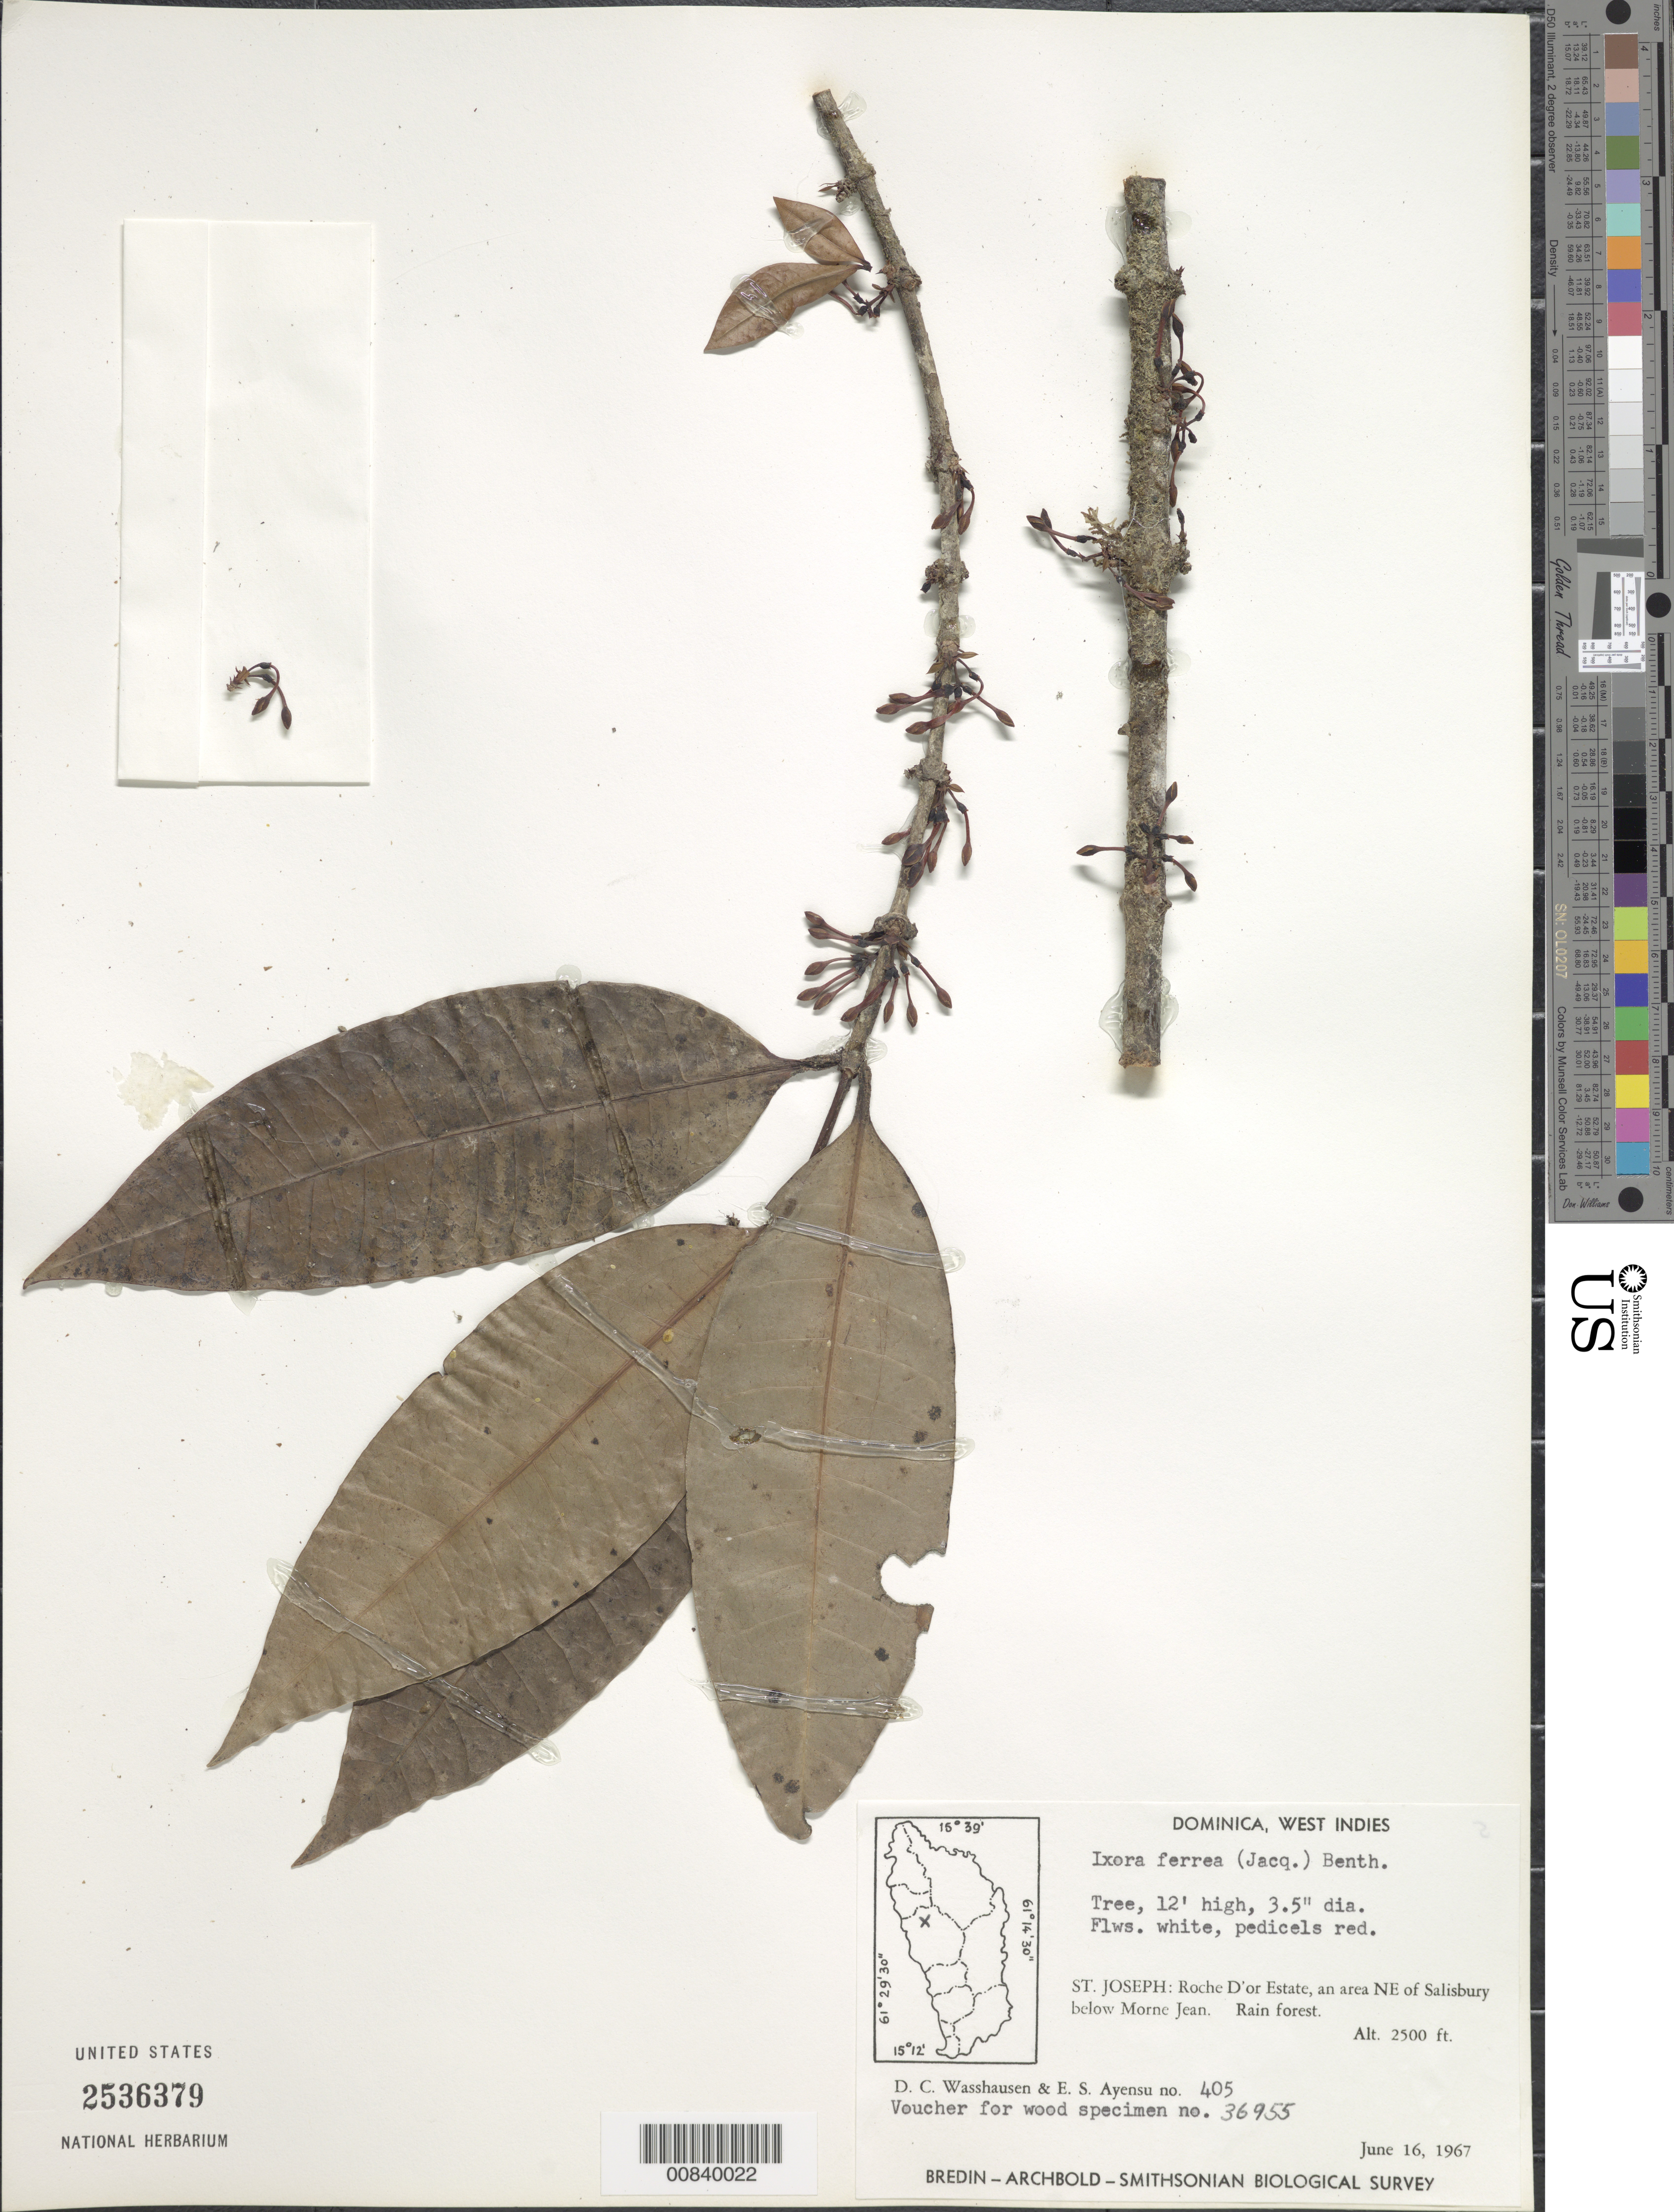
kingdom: Plantae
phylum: Tracheophyta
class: Magnoliopsida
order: Gentianales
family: Rubiaceae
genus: Ixora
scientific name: Ixora ferrea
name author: (Jacq.) Benth.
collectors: D. C. Wasshausen & E. S. Ayensu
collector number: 405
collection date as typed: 16 Jun 1967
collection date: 1967-06-16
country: Dominica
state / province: St. Joseph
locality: Roche D'or Estate, an area NE of Salisbury, below Morne Jean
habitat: Rainforest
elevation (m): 762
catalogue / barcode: US 2536379